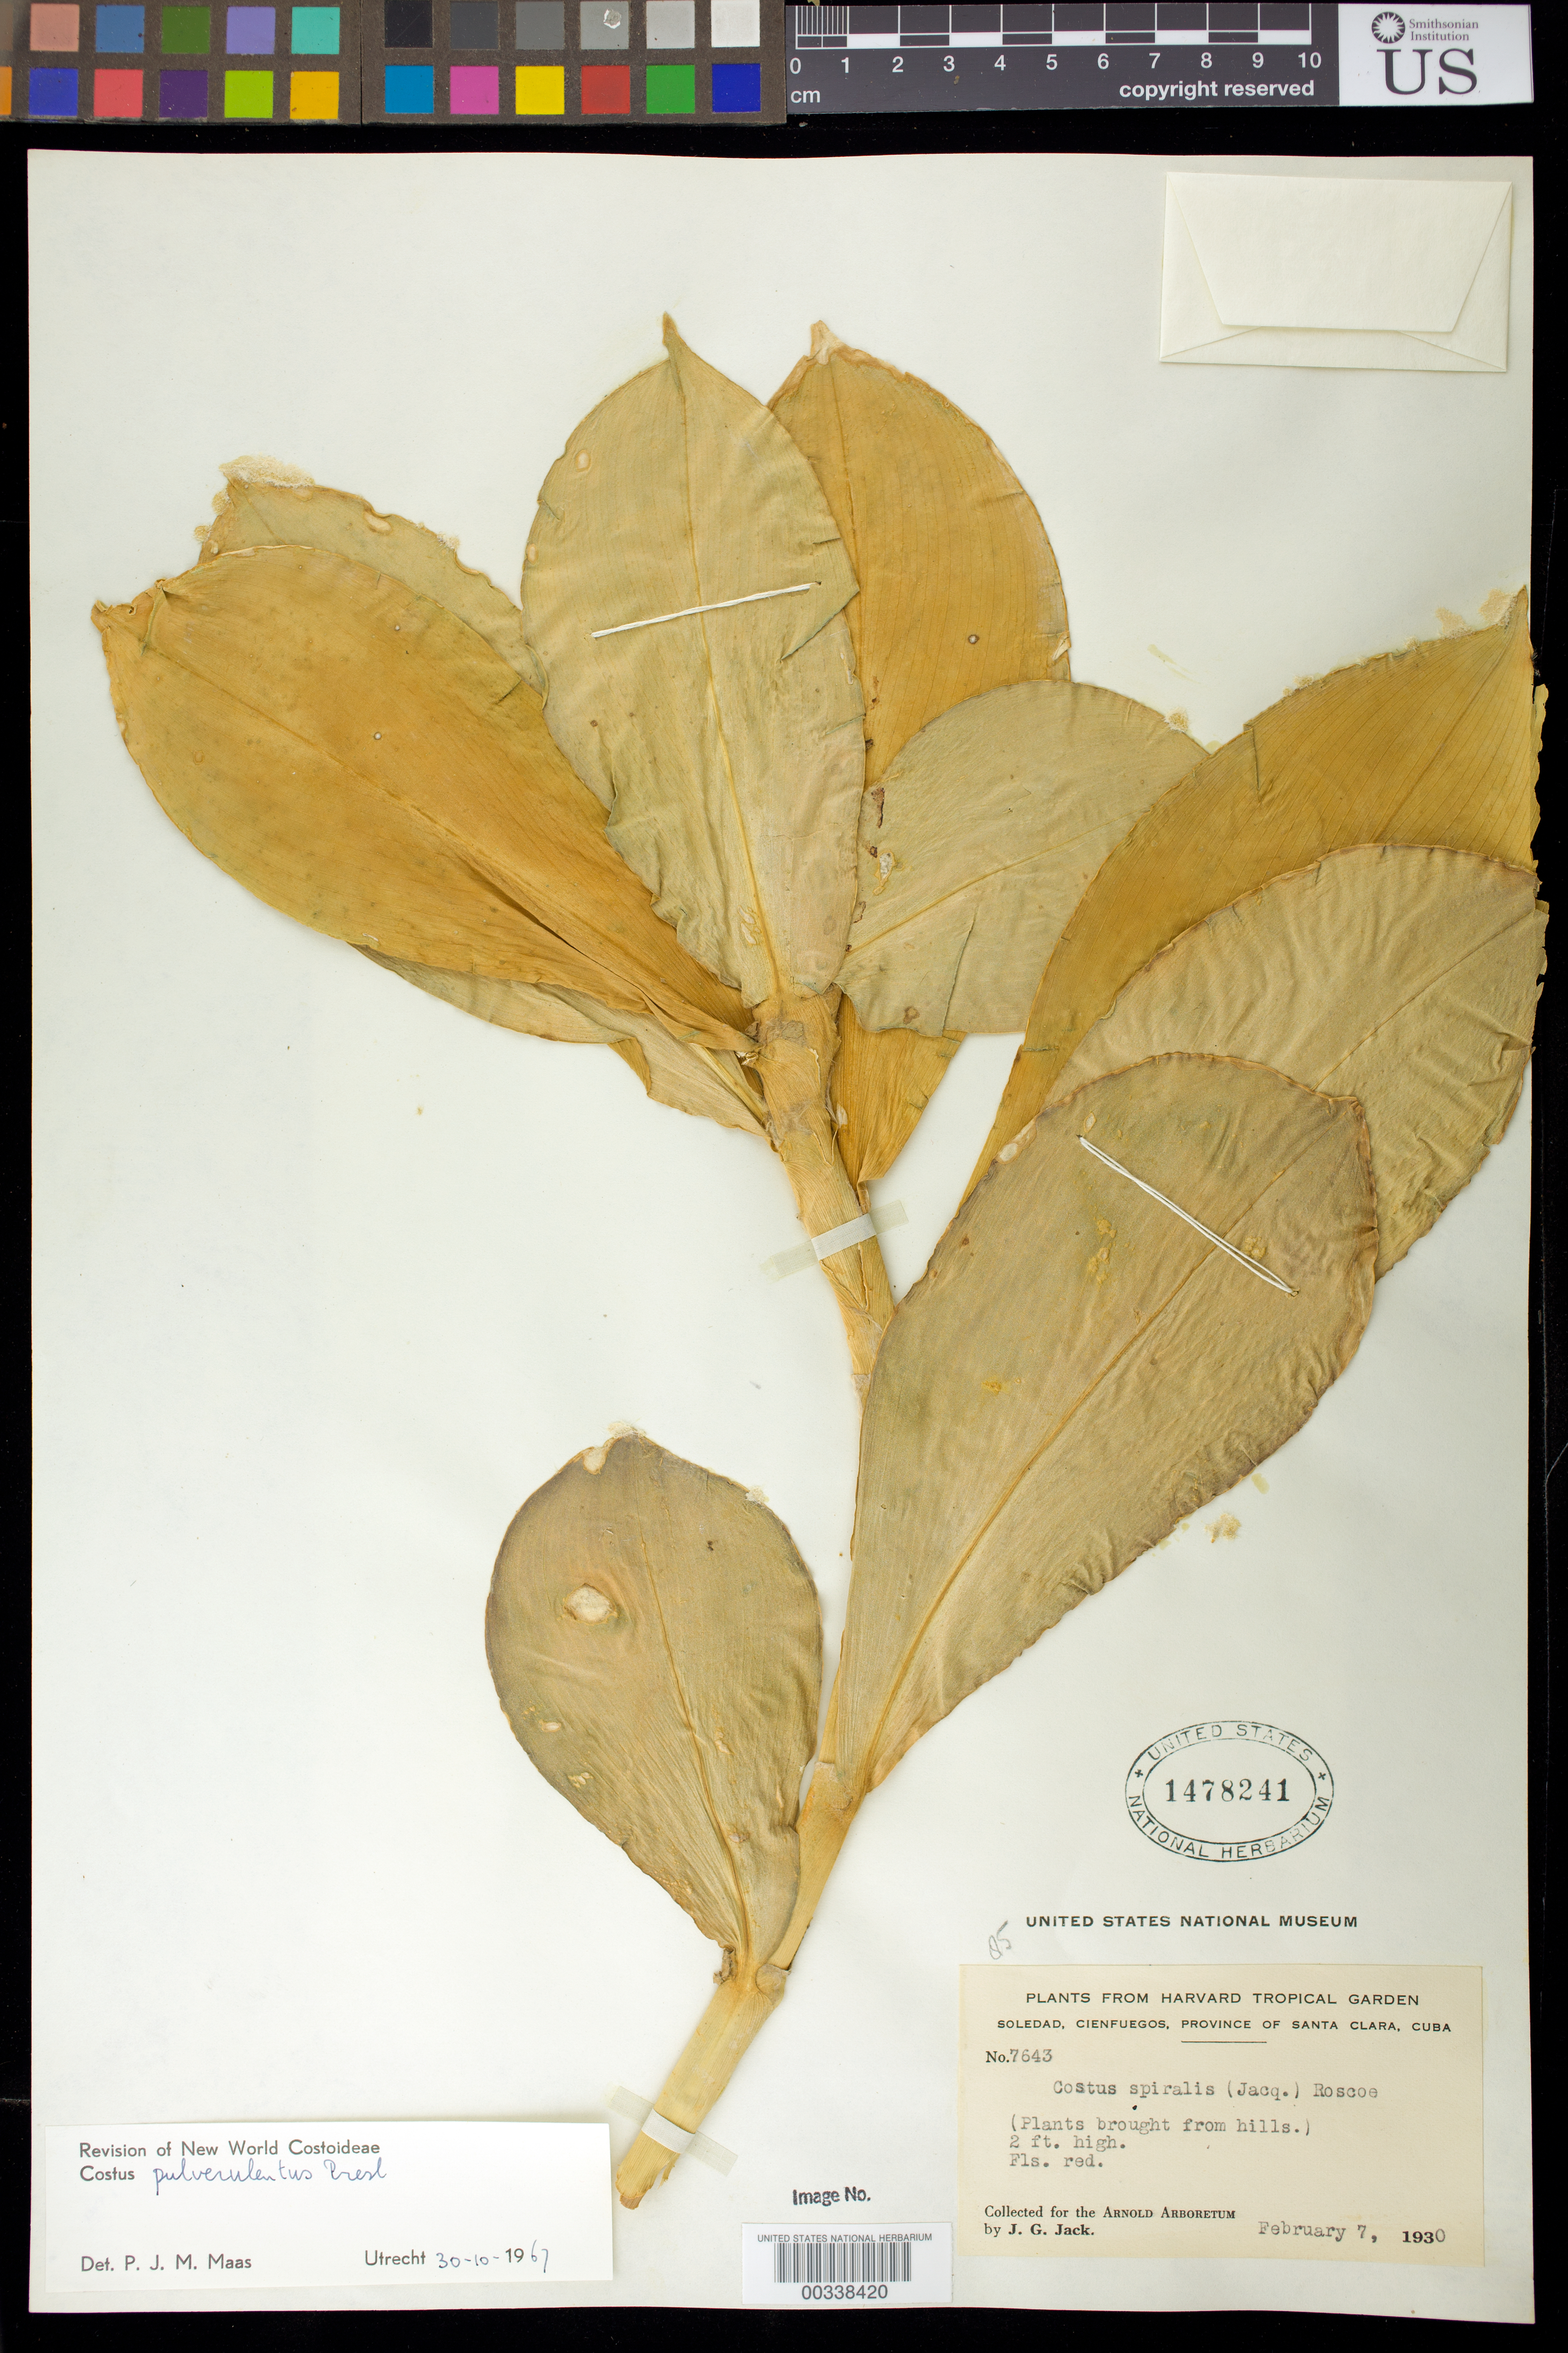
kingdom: Plantae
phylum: Tracheophyta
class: Liliopsida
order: Zingiberales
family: Costaceae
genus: Costus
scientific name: Costus pulverulentus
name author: C. Presl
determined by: Maas, Paul J. M.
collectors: J. G. Jack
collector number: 7643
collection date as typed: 07 Feb 1930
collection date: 1930-02-07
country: Cuba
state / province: Las Villas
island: Greater Antilles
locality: Soledad, cienfuegos, prov of santa clara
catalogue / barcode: US 1478241